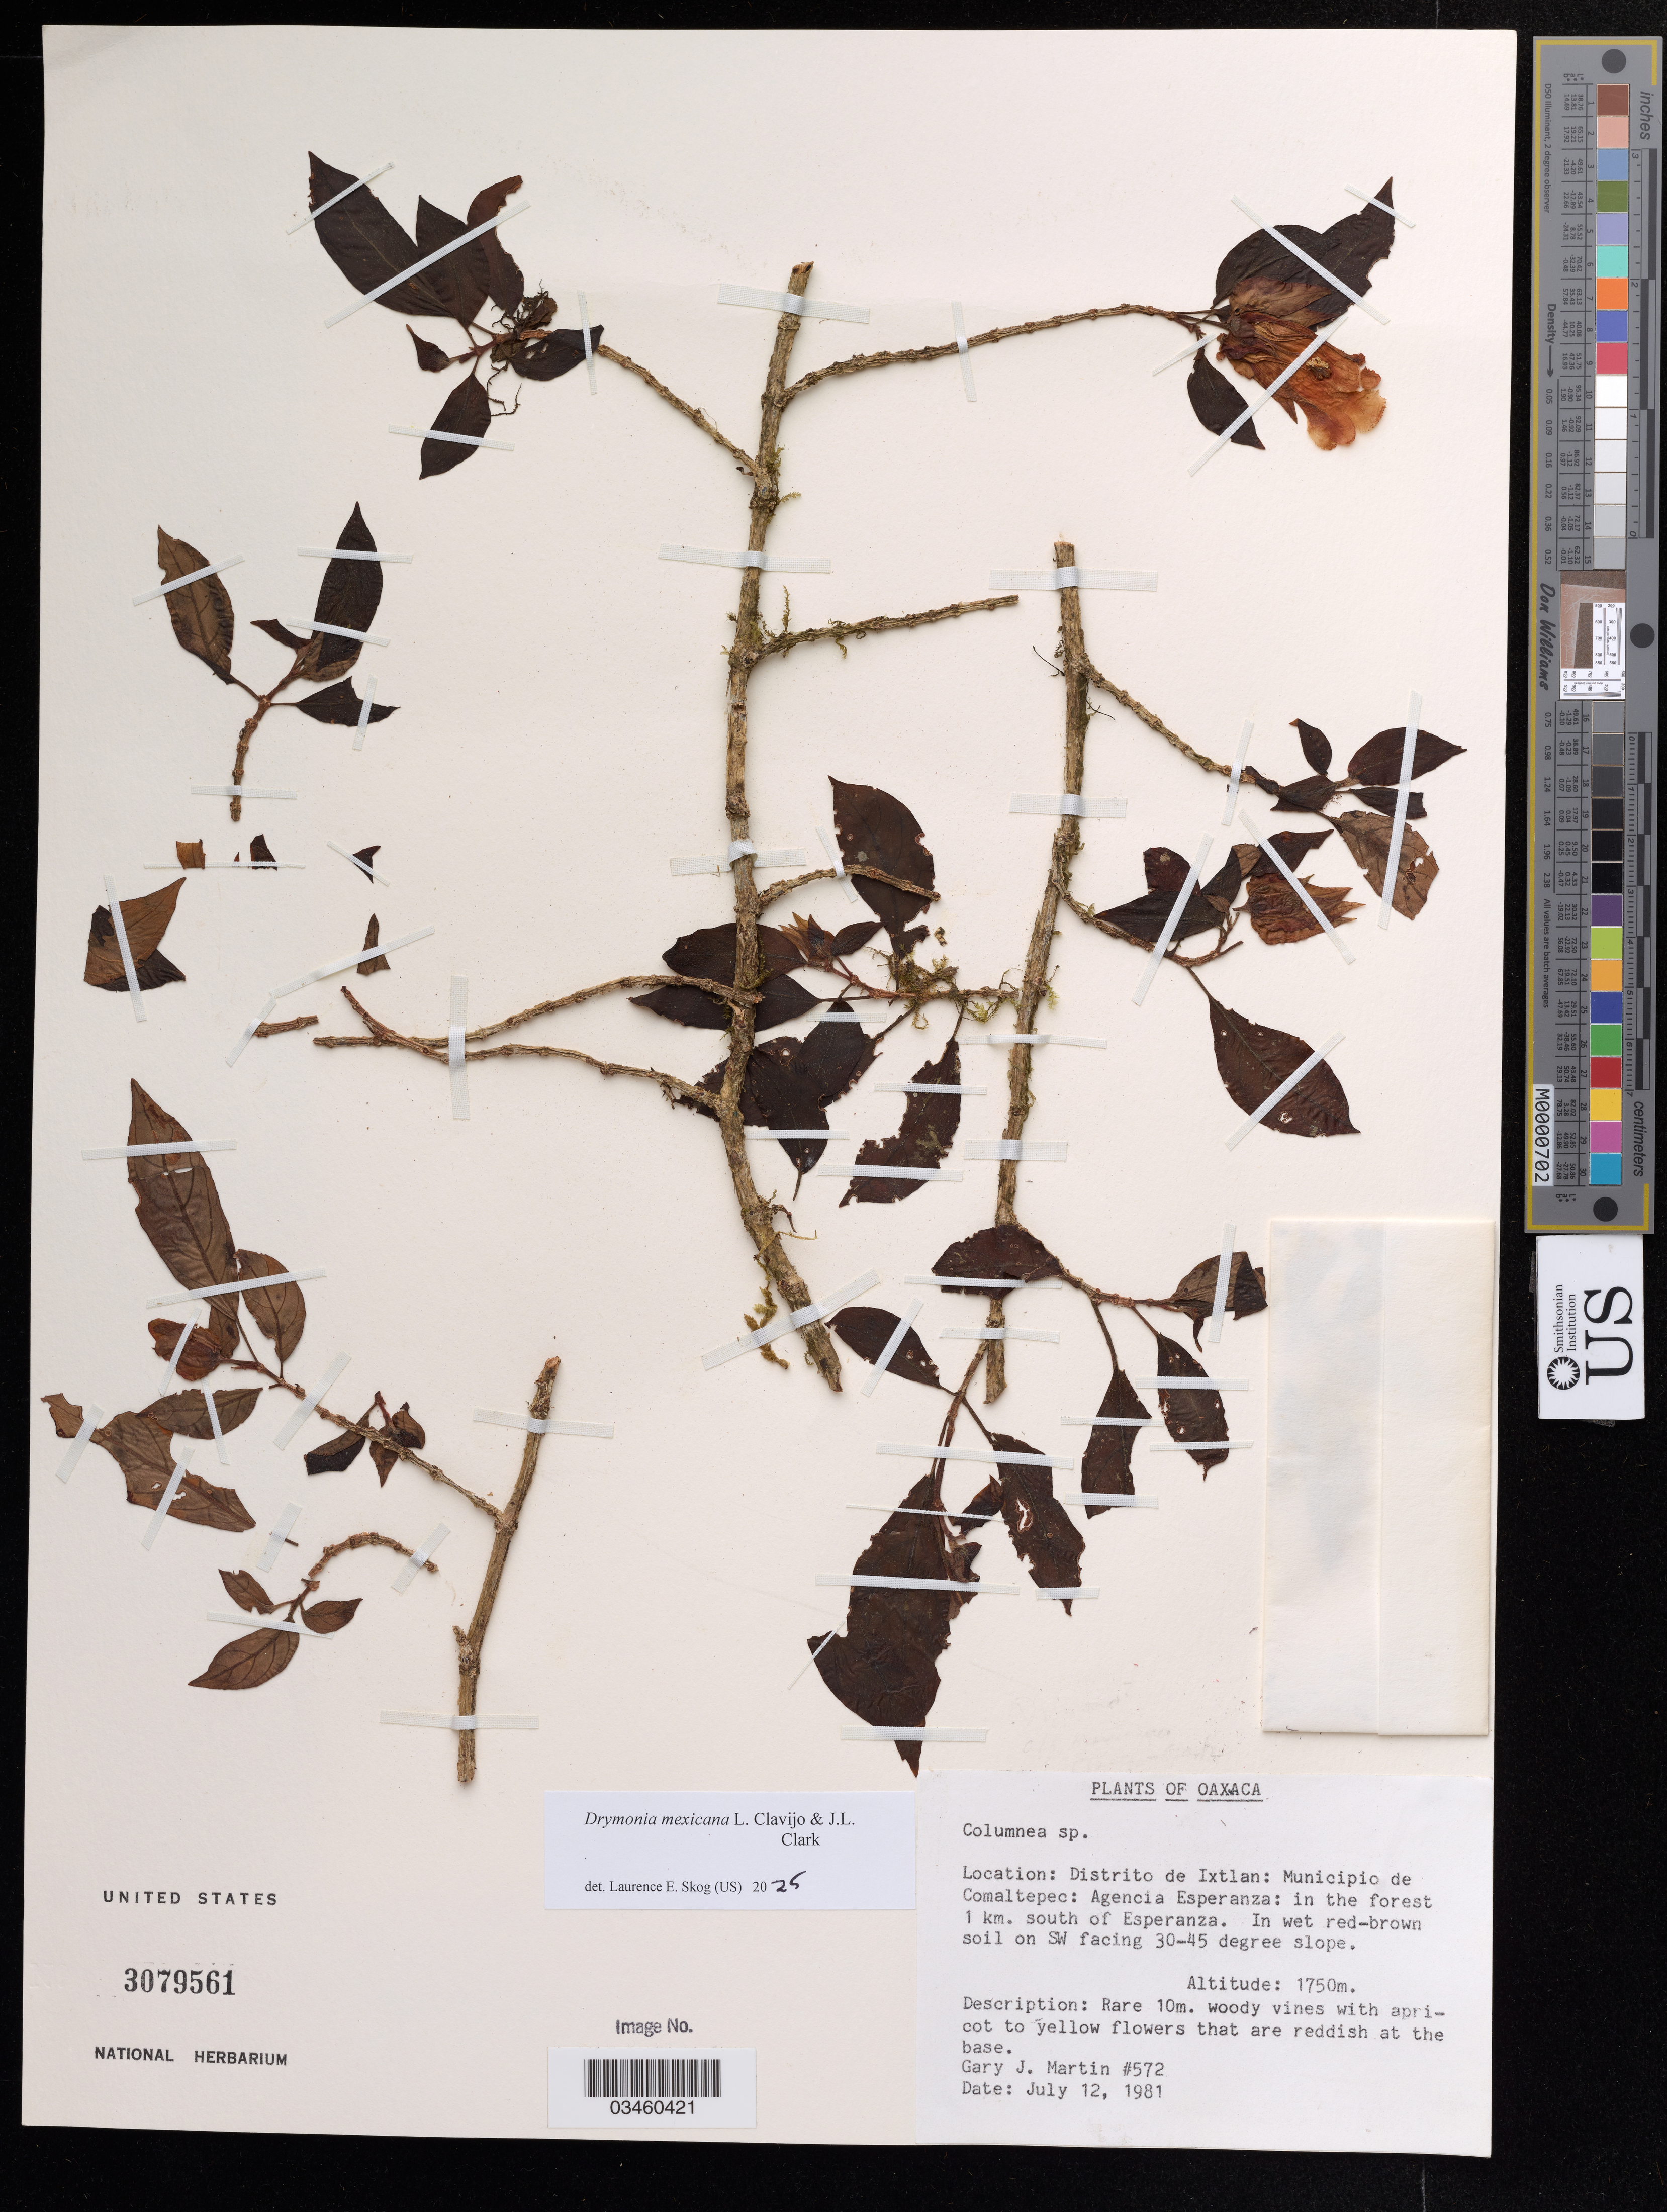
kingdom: Plantae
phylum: Tracheophyta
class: Magnoliopsida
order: Lamiales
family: Gesneriaceae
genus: Drymonia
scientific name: Drymonia mexicana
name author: Clavijo & J.L. Clark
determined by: Skog, Laurence E.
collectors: G. J. Martin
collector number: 572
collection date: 1981-07-12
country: Mexico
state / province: Oaxaca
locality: Distrito de Ixtlan: Municipio de Comaltepec: Agencia Esperanza: in the forest 1 km south of Esperanza. In wet red-brown soil on SW facing 30-45 degree slope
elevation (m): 1750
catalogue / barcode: US 3079561